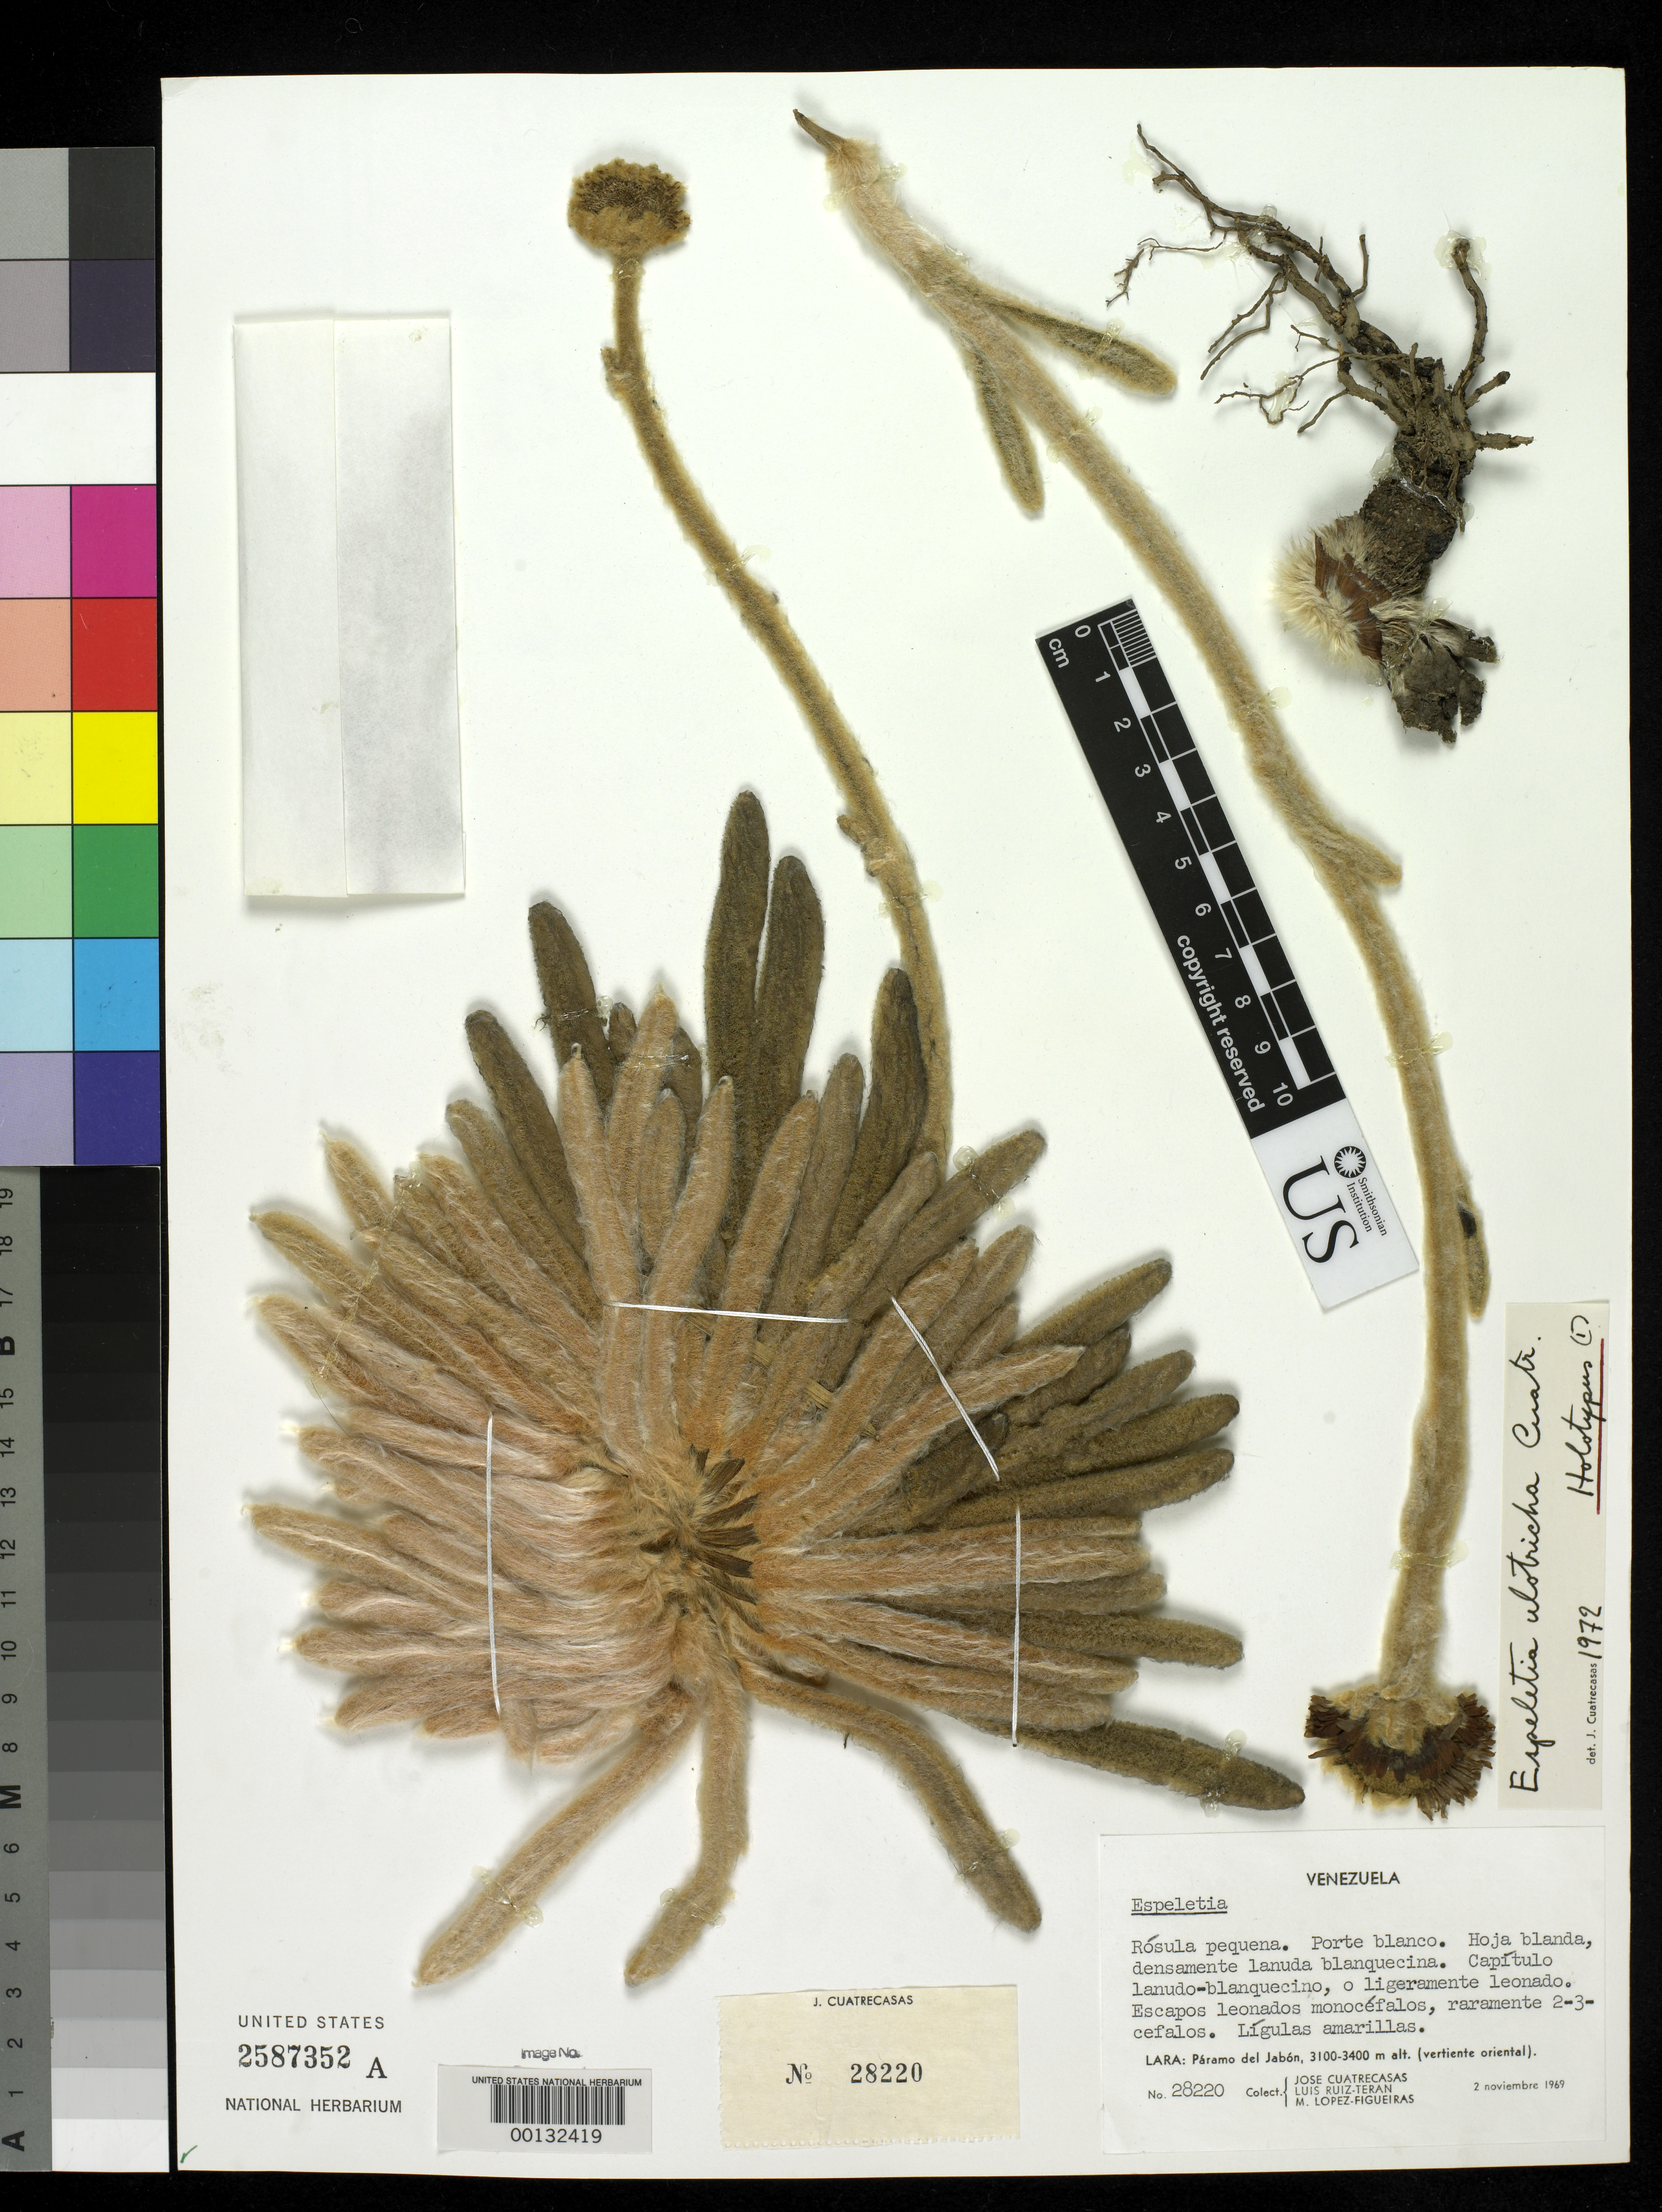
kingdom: Plantae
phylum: Tracheophyta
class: Magnoliopsida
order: Asterales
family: Asteraceae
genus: Espeletia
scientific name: Espeletia ulotricha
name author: Cuatrec.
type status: Holotype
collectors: J. Cuatrecasas, L. E. Ruíz-Terán & M. López Figueiras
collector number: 28220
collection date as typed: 02 Nov 1969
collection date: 1969-11-02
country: Venezuela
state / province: Lara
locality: Páramo del Jabon, vertiente oriental. [Páramo del Jabon, E slope.]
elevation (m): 3100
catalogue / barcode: US 2587352A